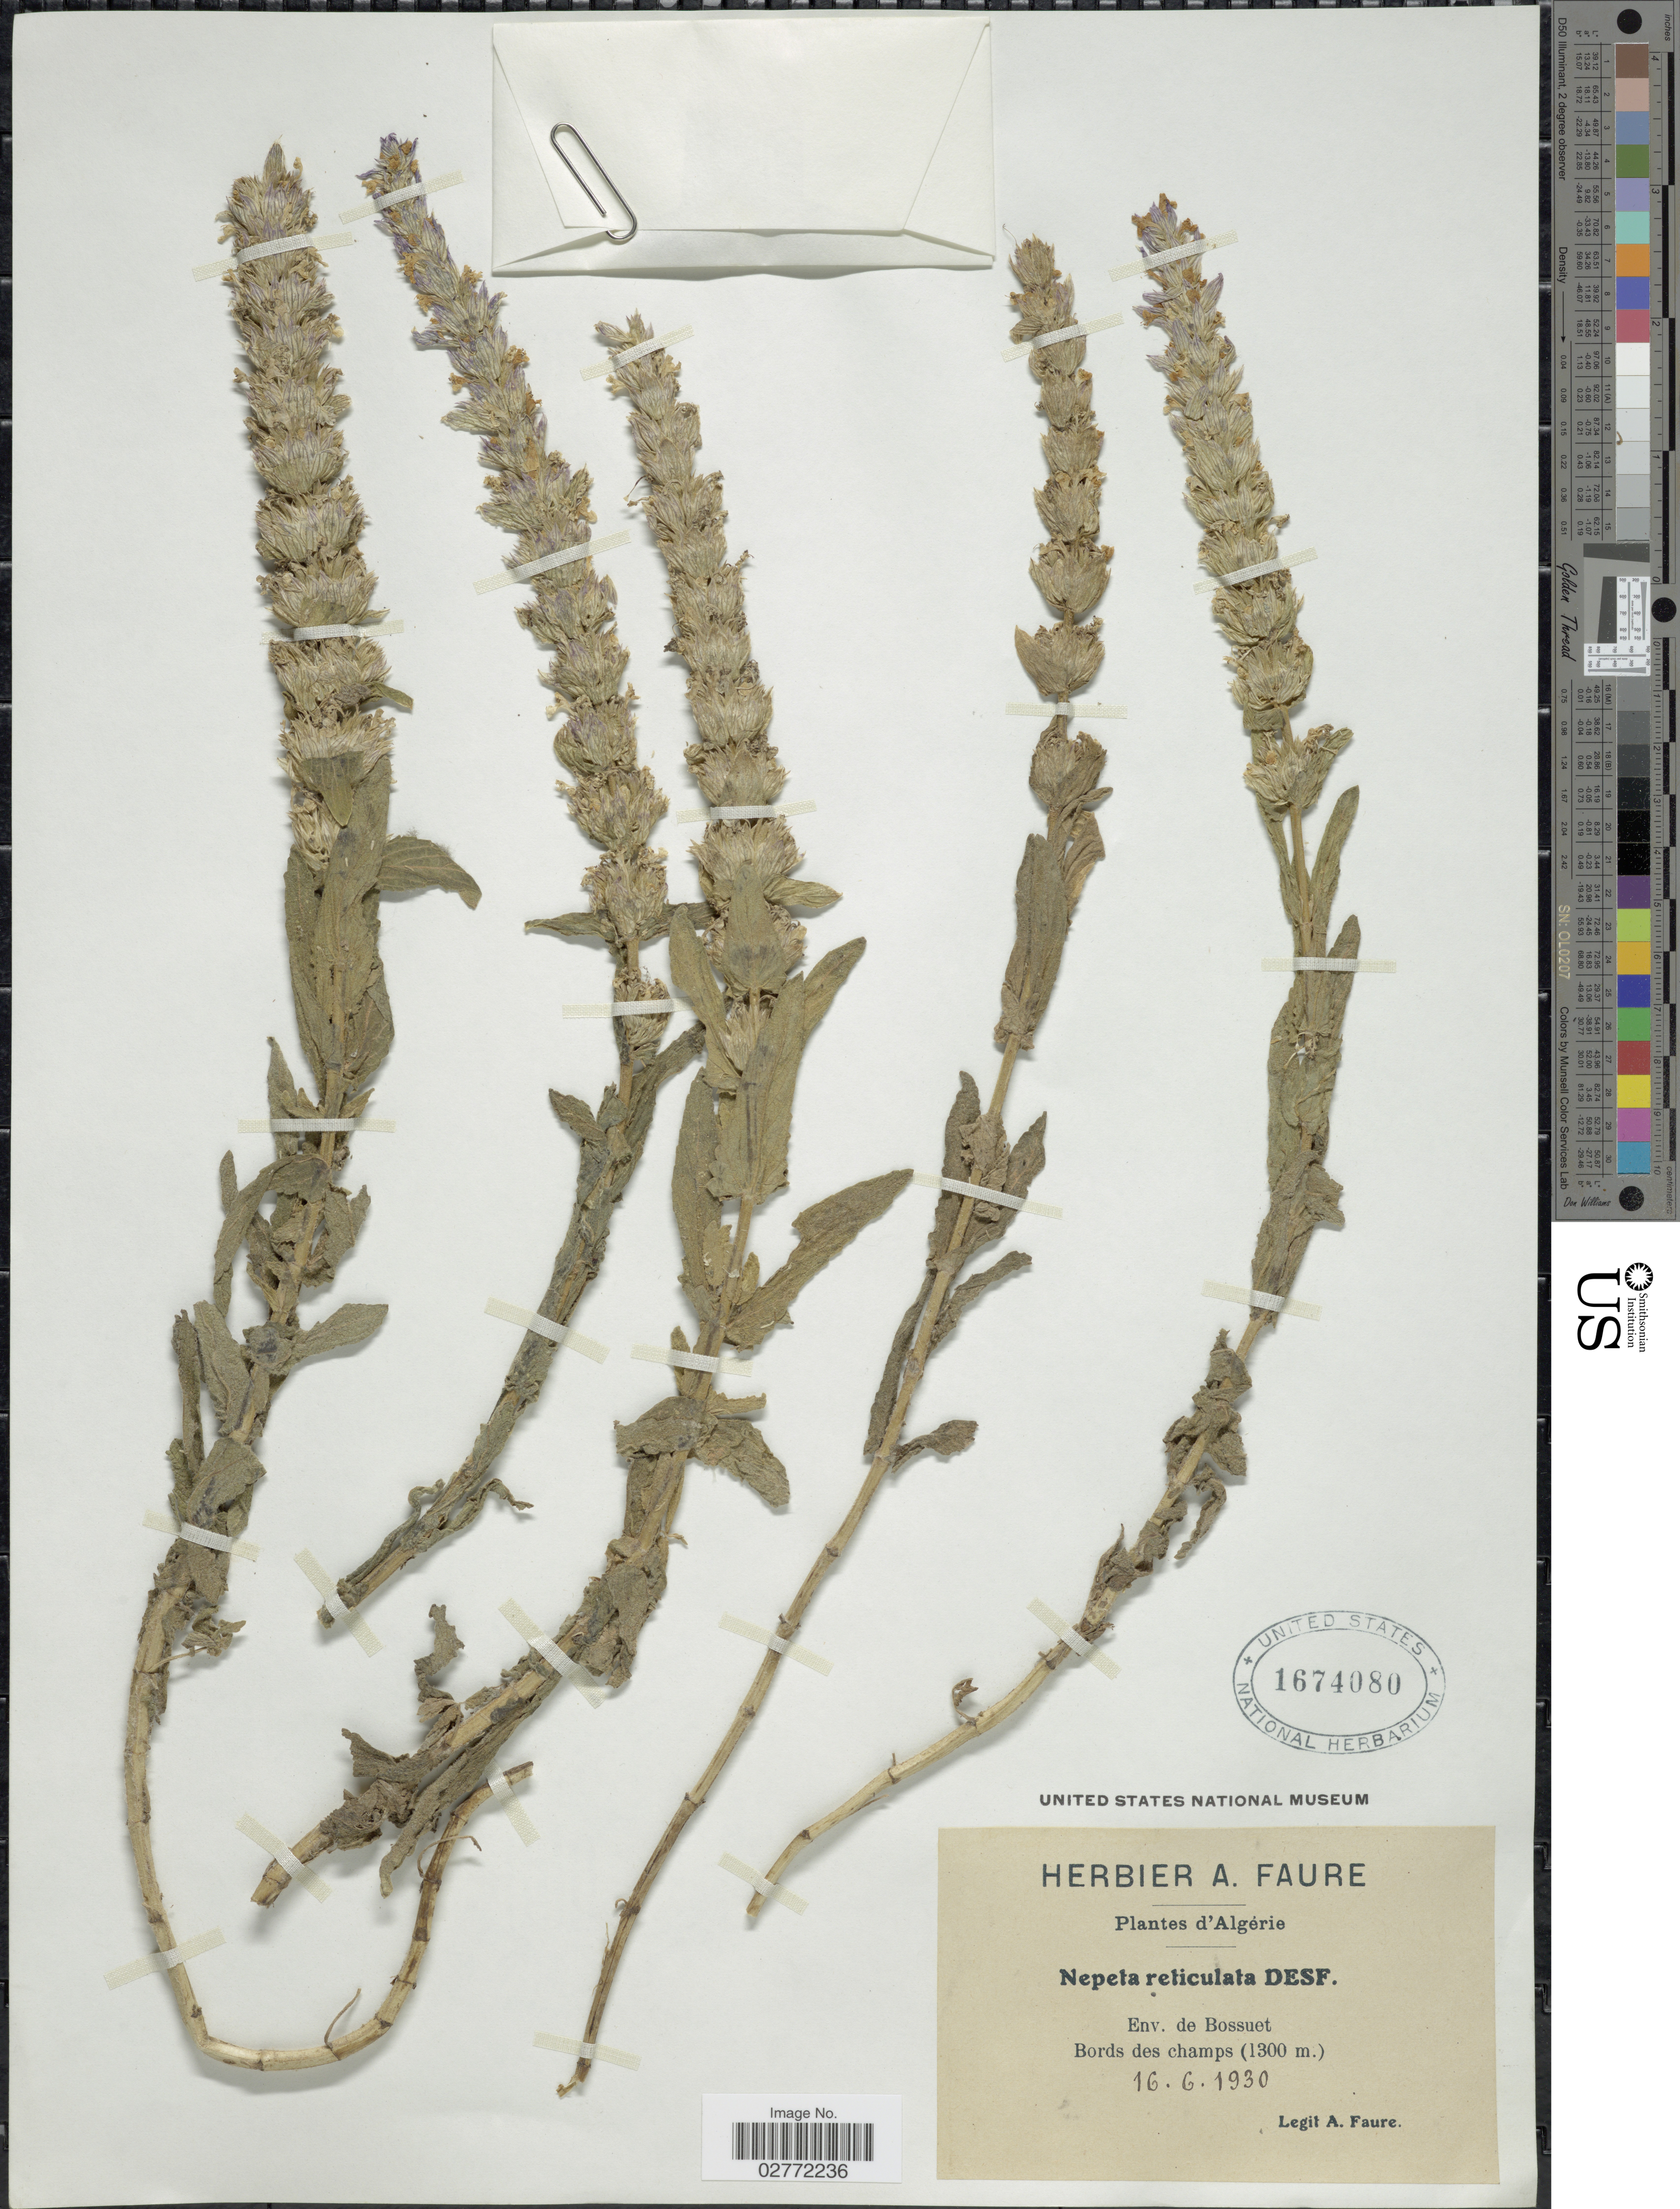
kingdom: Plantae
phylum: Tracheophyta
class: Magnoliopsida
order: Lamiales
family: Lamiaceae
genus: Nepeta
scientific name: Nepeta reticulata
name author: Desf.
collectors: A. Faure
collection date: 1930-06-16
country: Algeria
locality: Env. de Bossuet. Bords des champs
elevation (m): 1300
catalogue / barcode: US 1674080